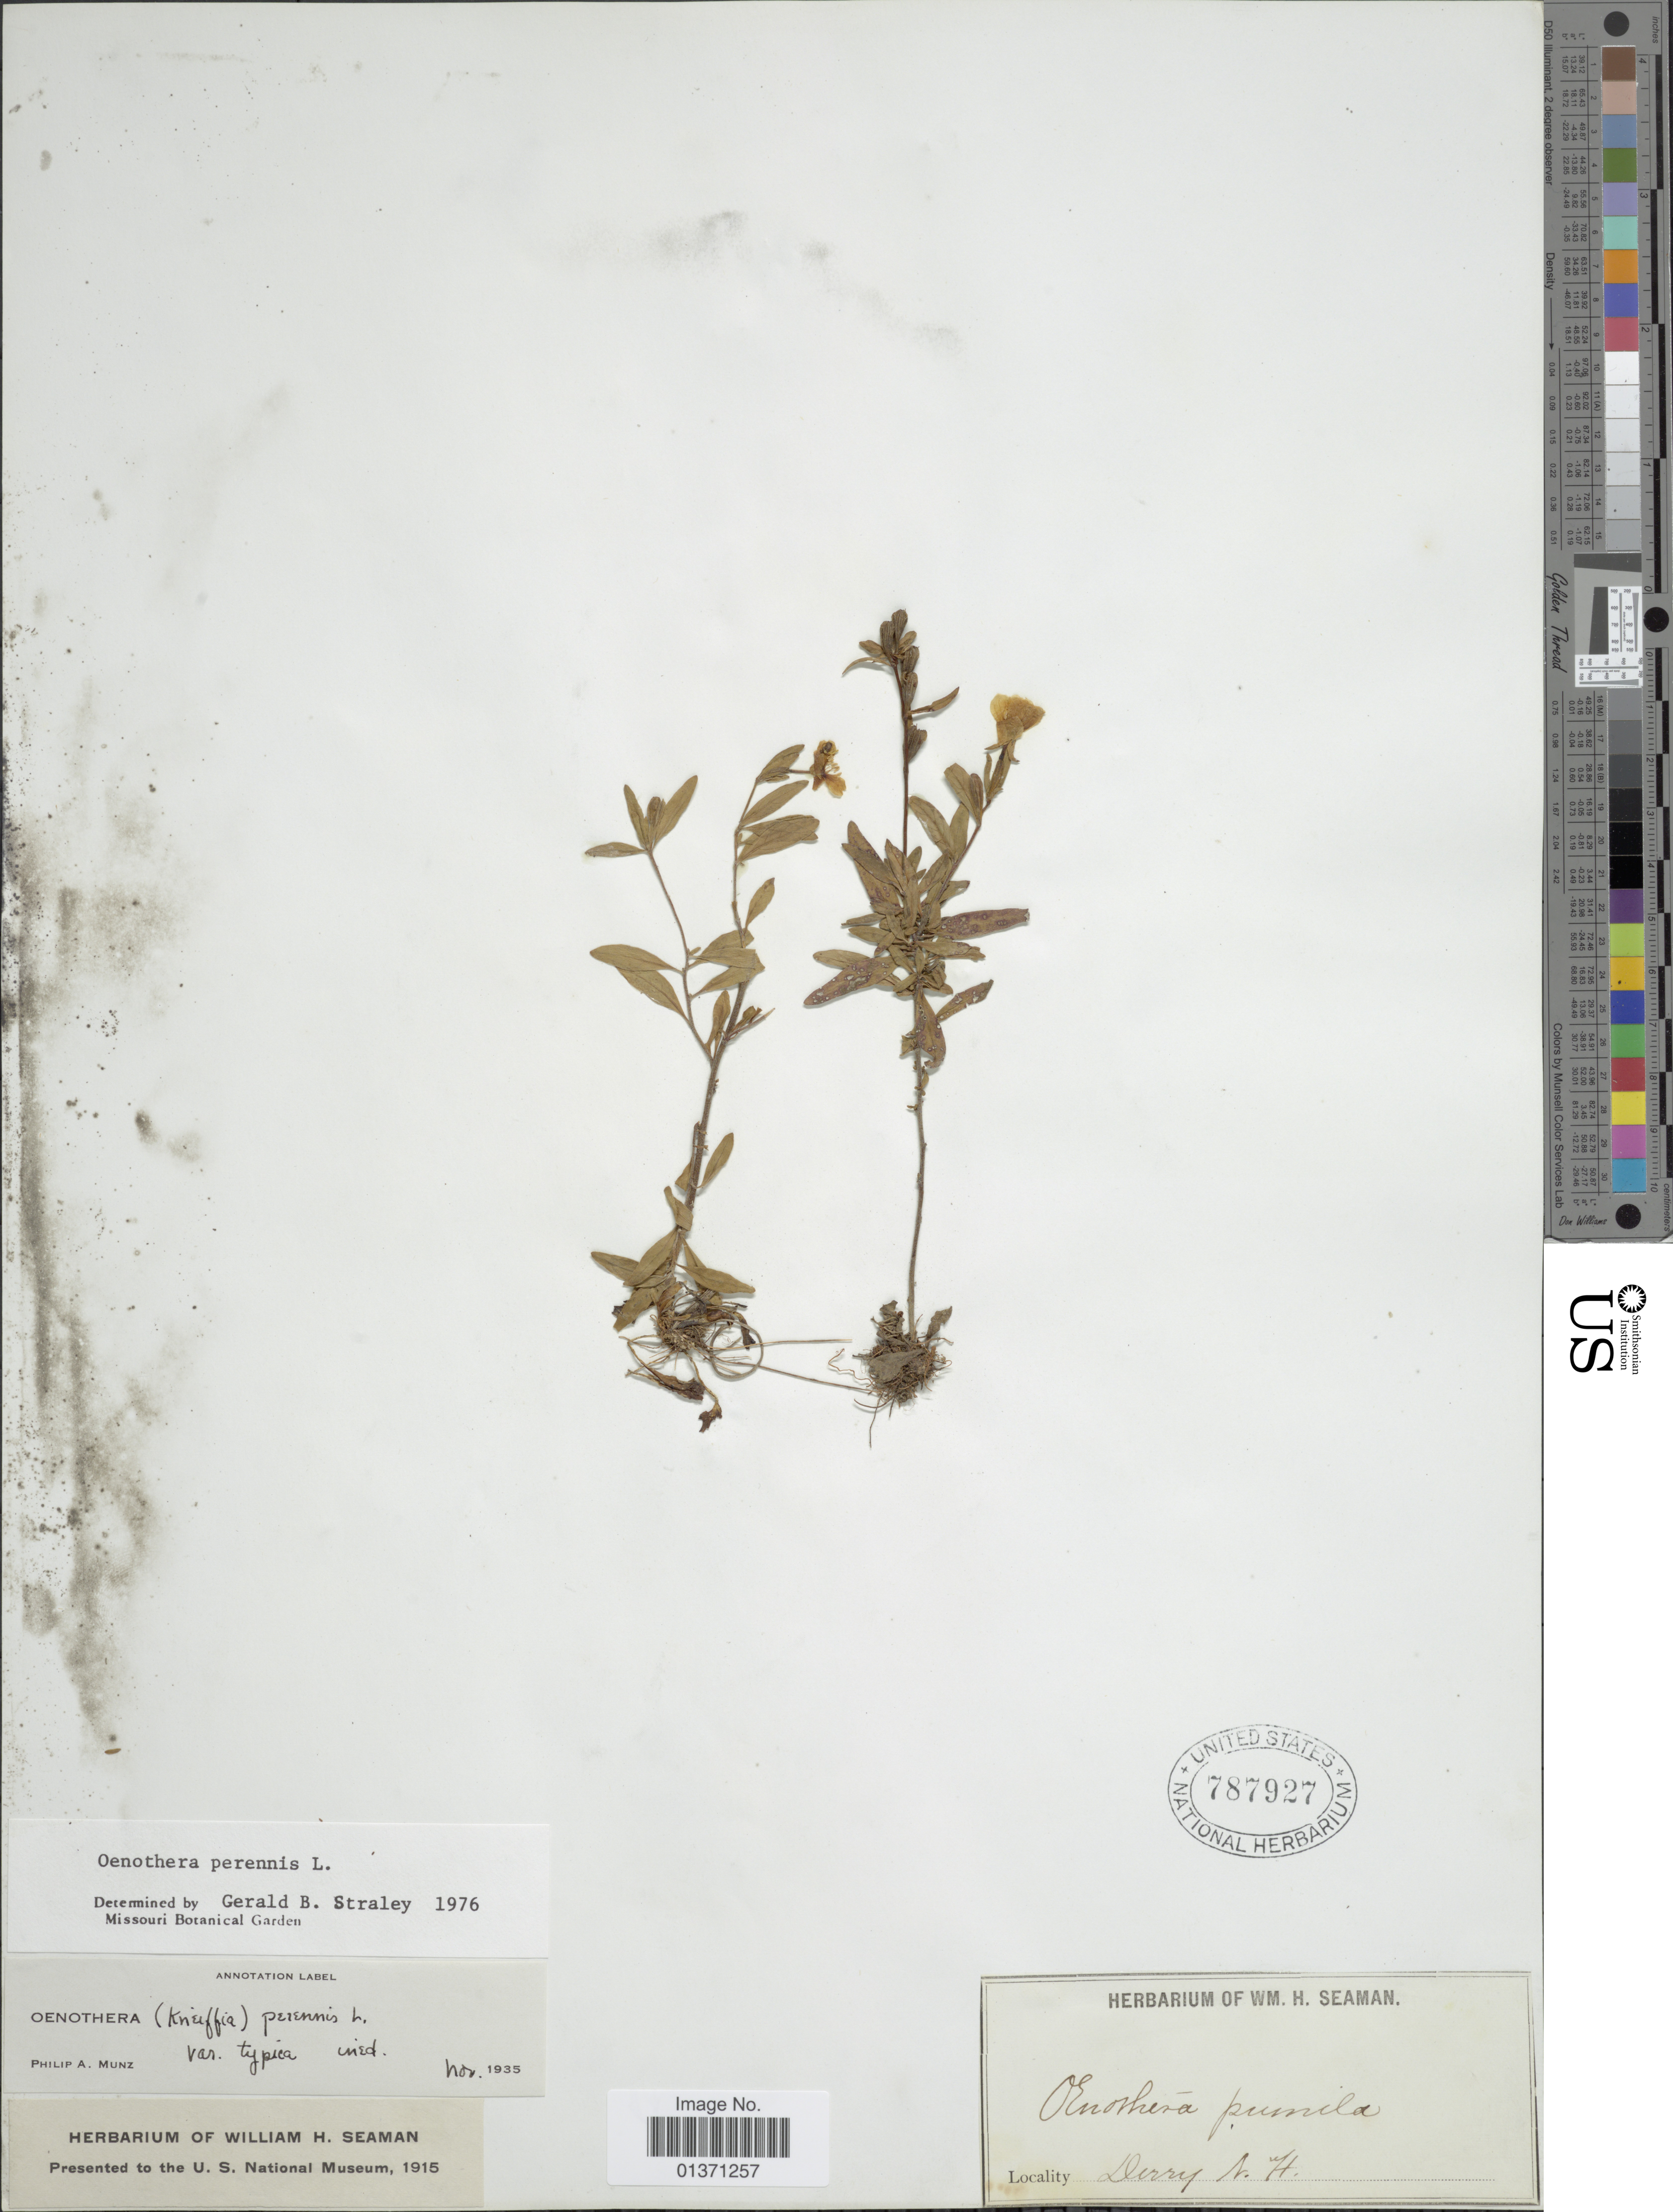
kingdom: Plantae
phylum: Tracheophyta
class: Magnoliopsida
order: Myrtales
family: Onagraceae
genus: Oenothera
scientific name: Oenothera perennis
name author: L.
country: United States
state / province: New Hampshire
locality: Derry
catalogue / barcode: US 787927